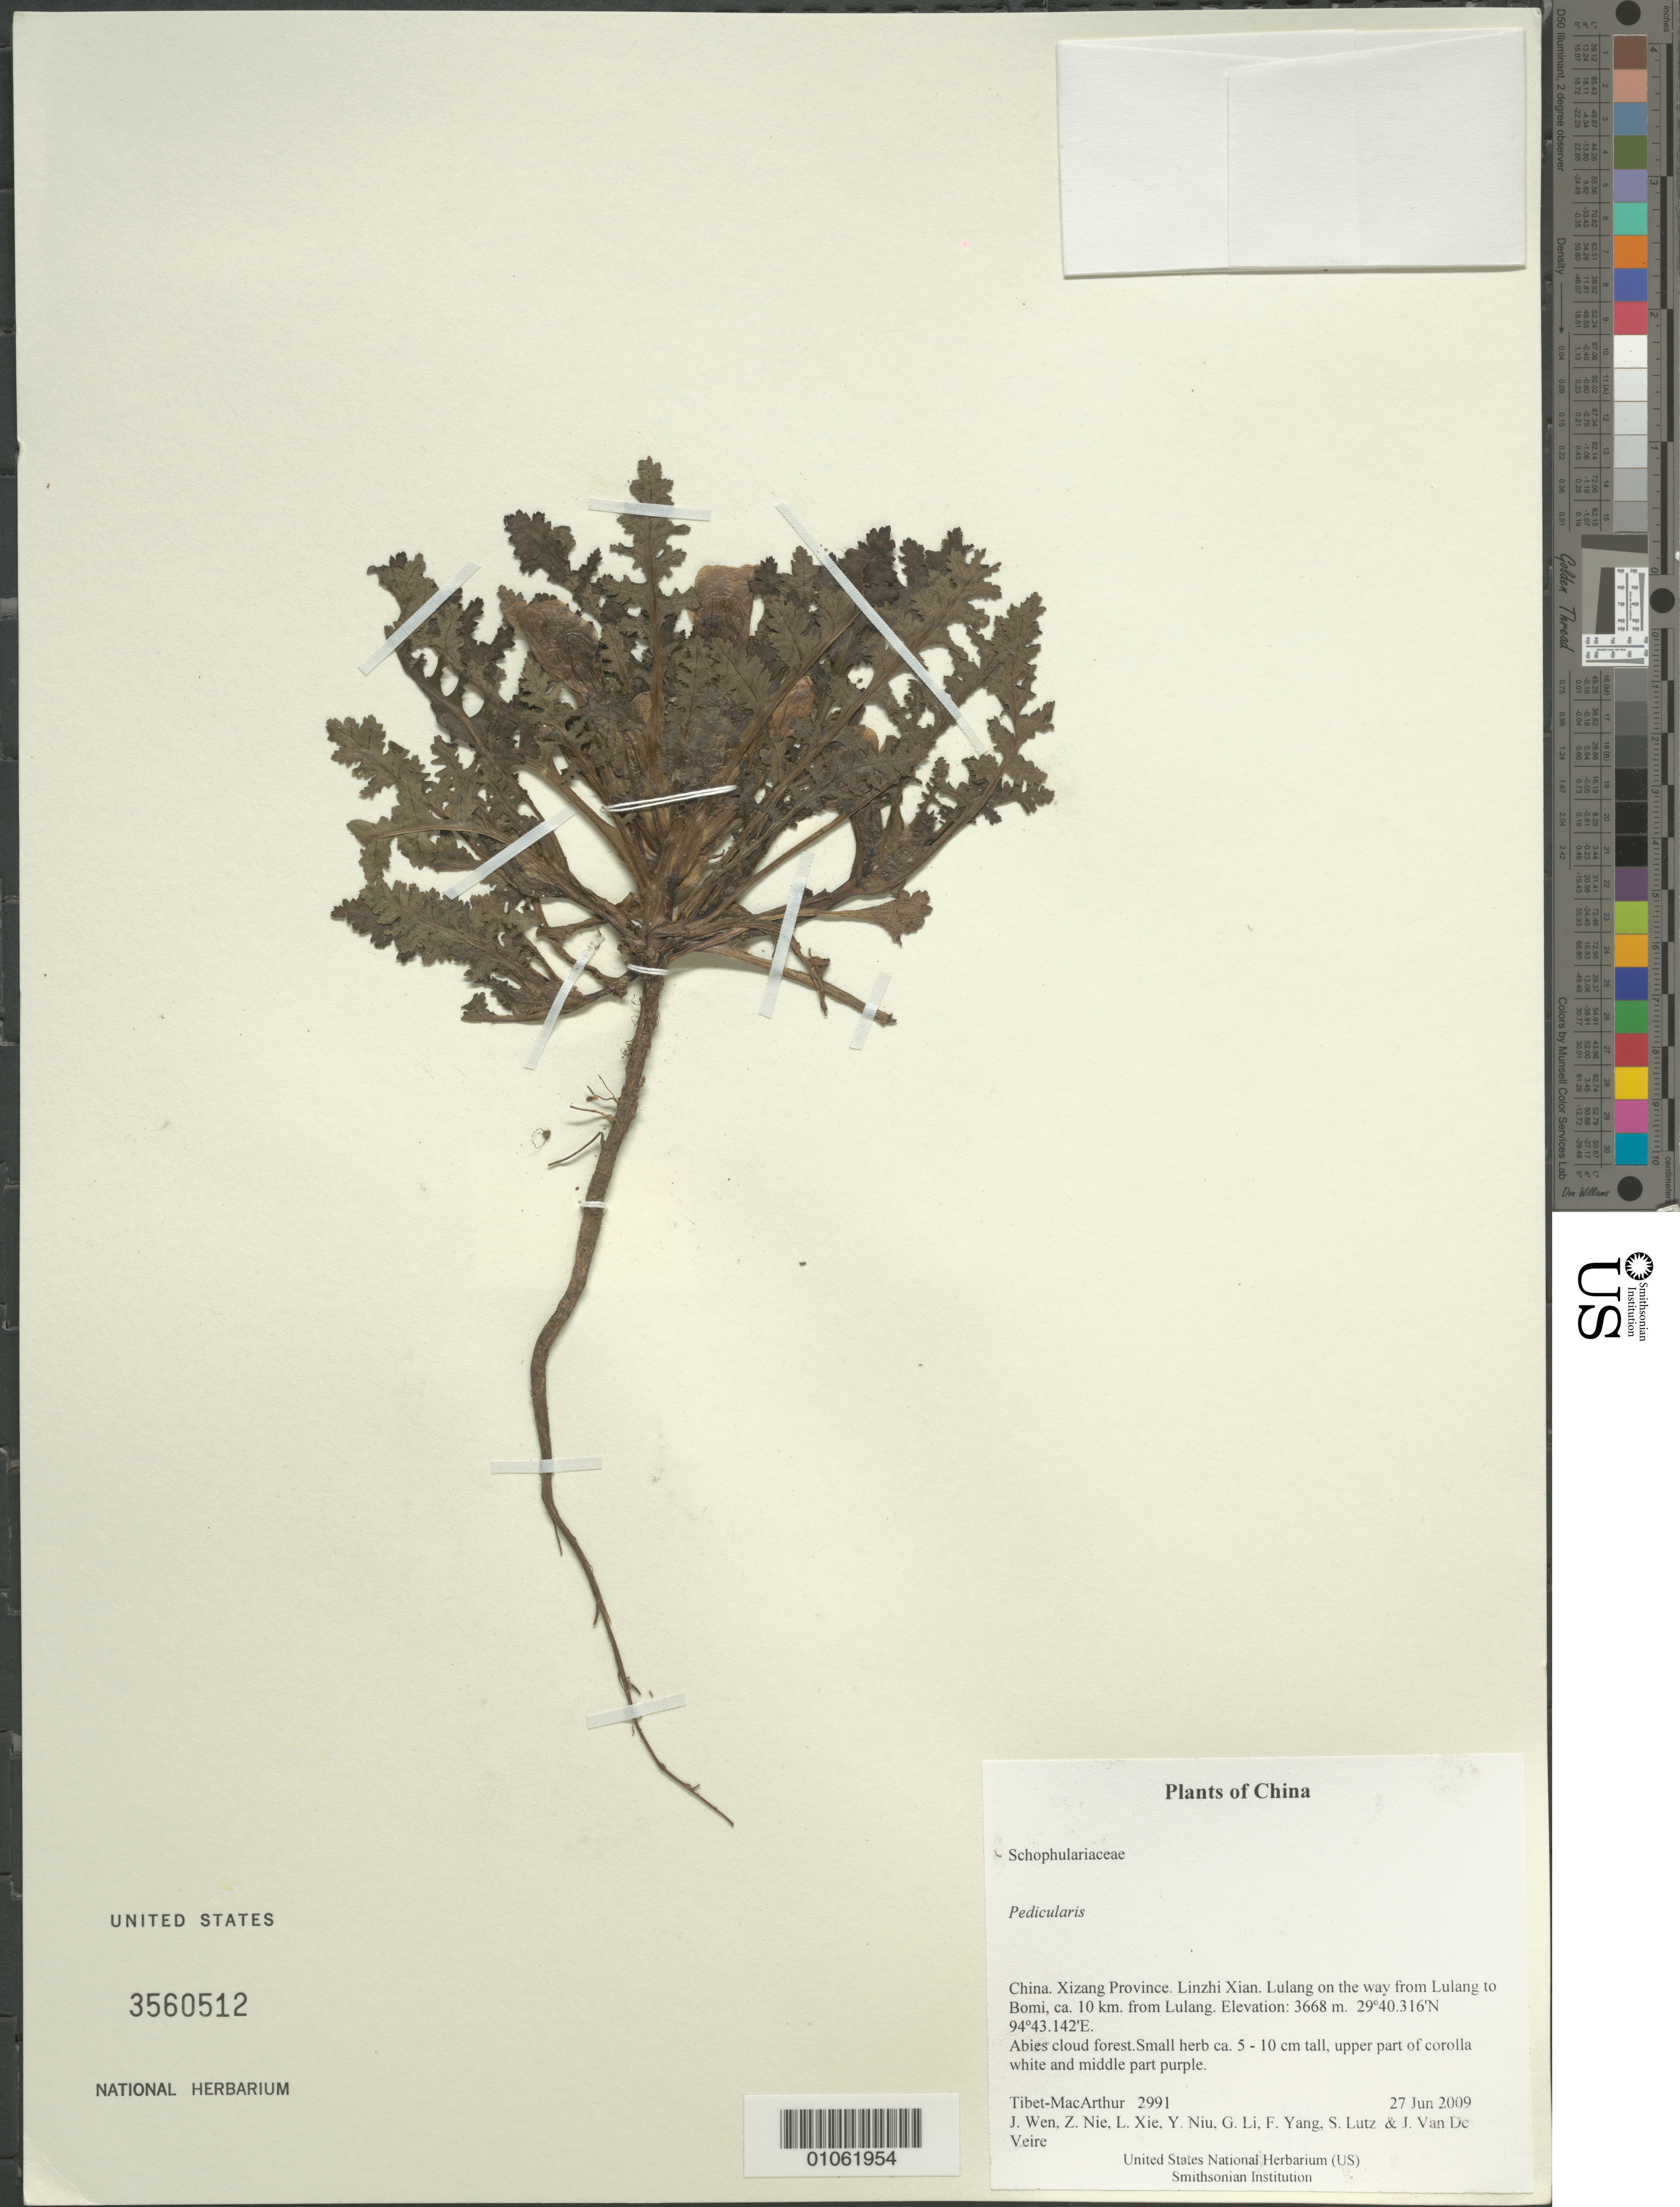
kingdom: Plantae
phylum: Tracheophyta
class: Magnoliopsida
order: Lamiales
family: Orobanchaceae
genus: Pedicularis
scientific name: Pedicularis sp.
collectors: Tibet-MacArthur, J. Wen, Z. Nie, L. Xie, Y. Niu, G. Li, F. Yang, S. Lutz & J. Van De Veire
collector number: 2991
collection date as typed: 27 Jun 2009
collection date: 2009-06-27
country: China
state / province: Xizang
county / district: Linzhi Xian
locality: Lulang on the way from Lulang to Bomi, ca. 10 km. from Lulang.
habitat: Abies cloud forest.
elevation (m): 3668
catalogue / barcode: US 3560512